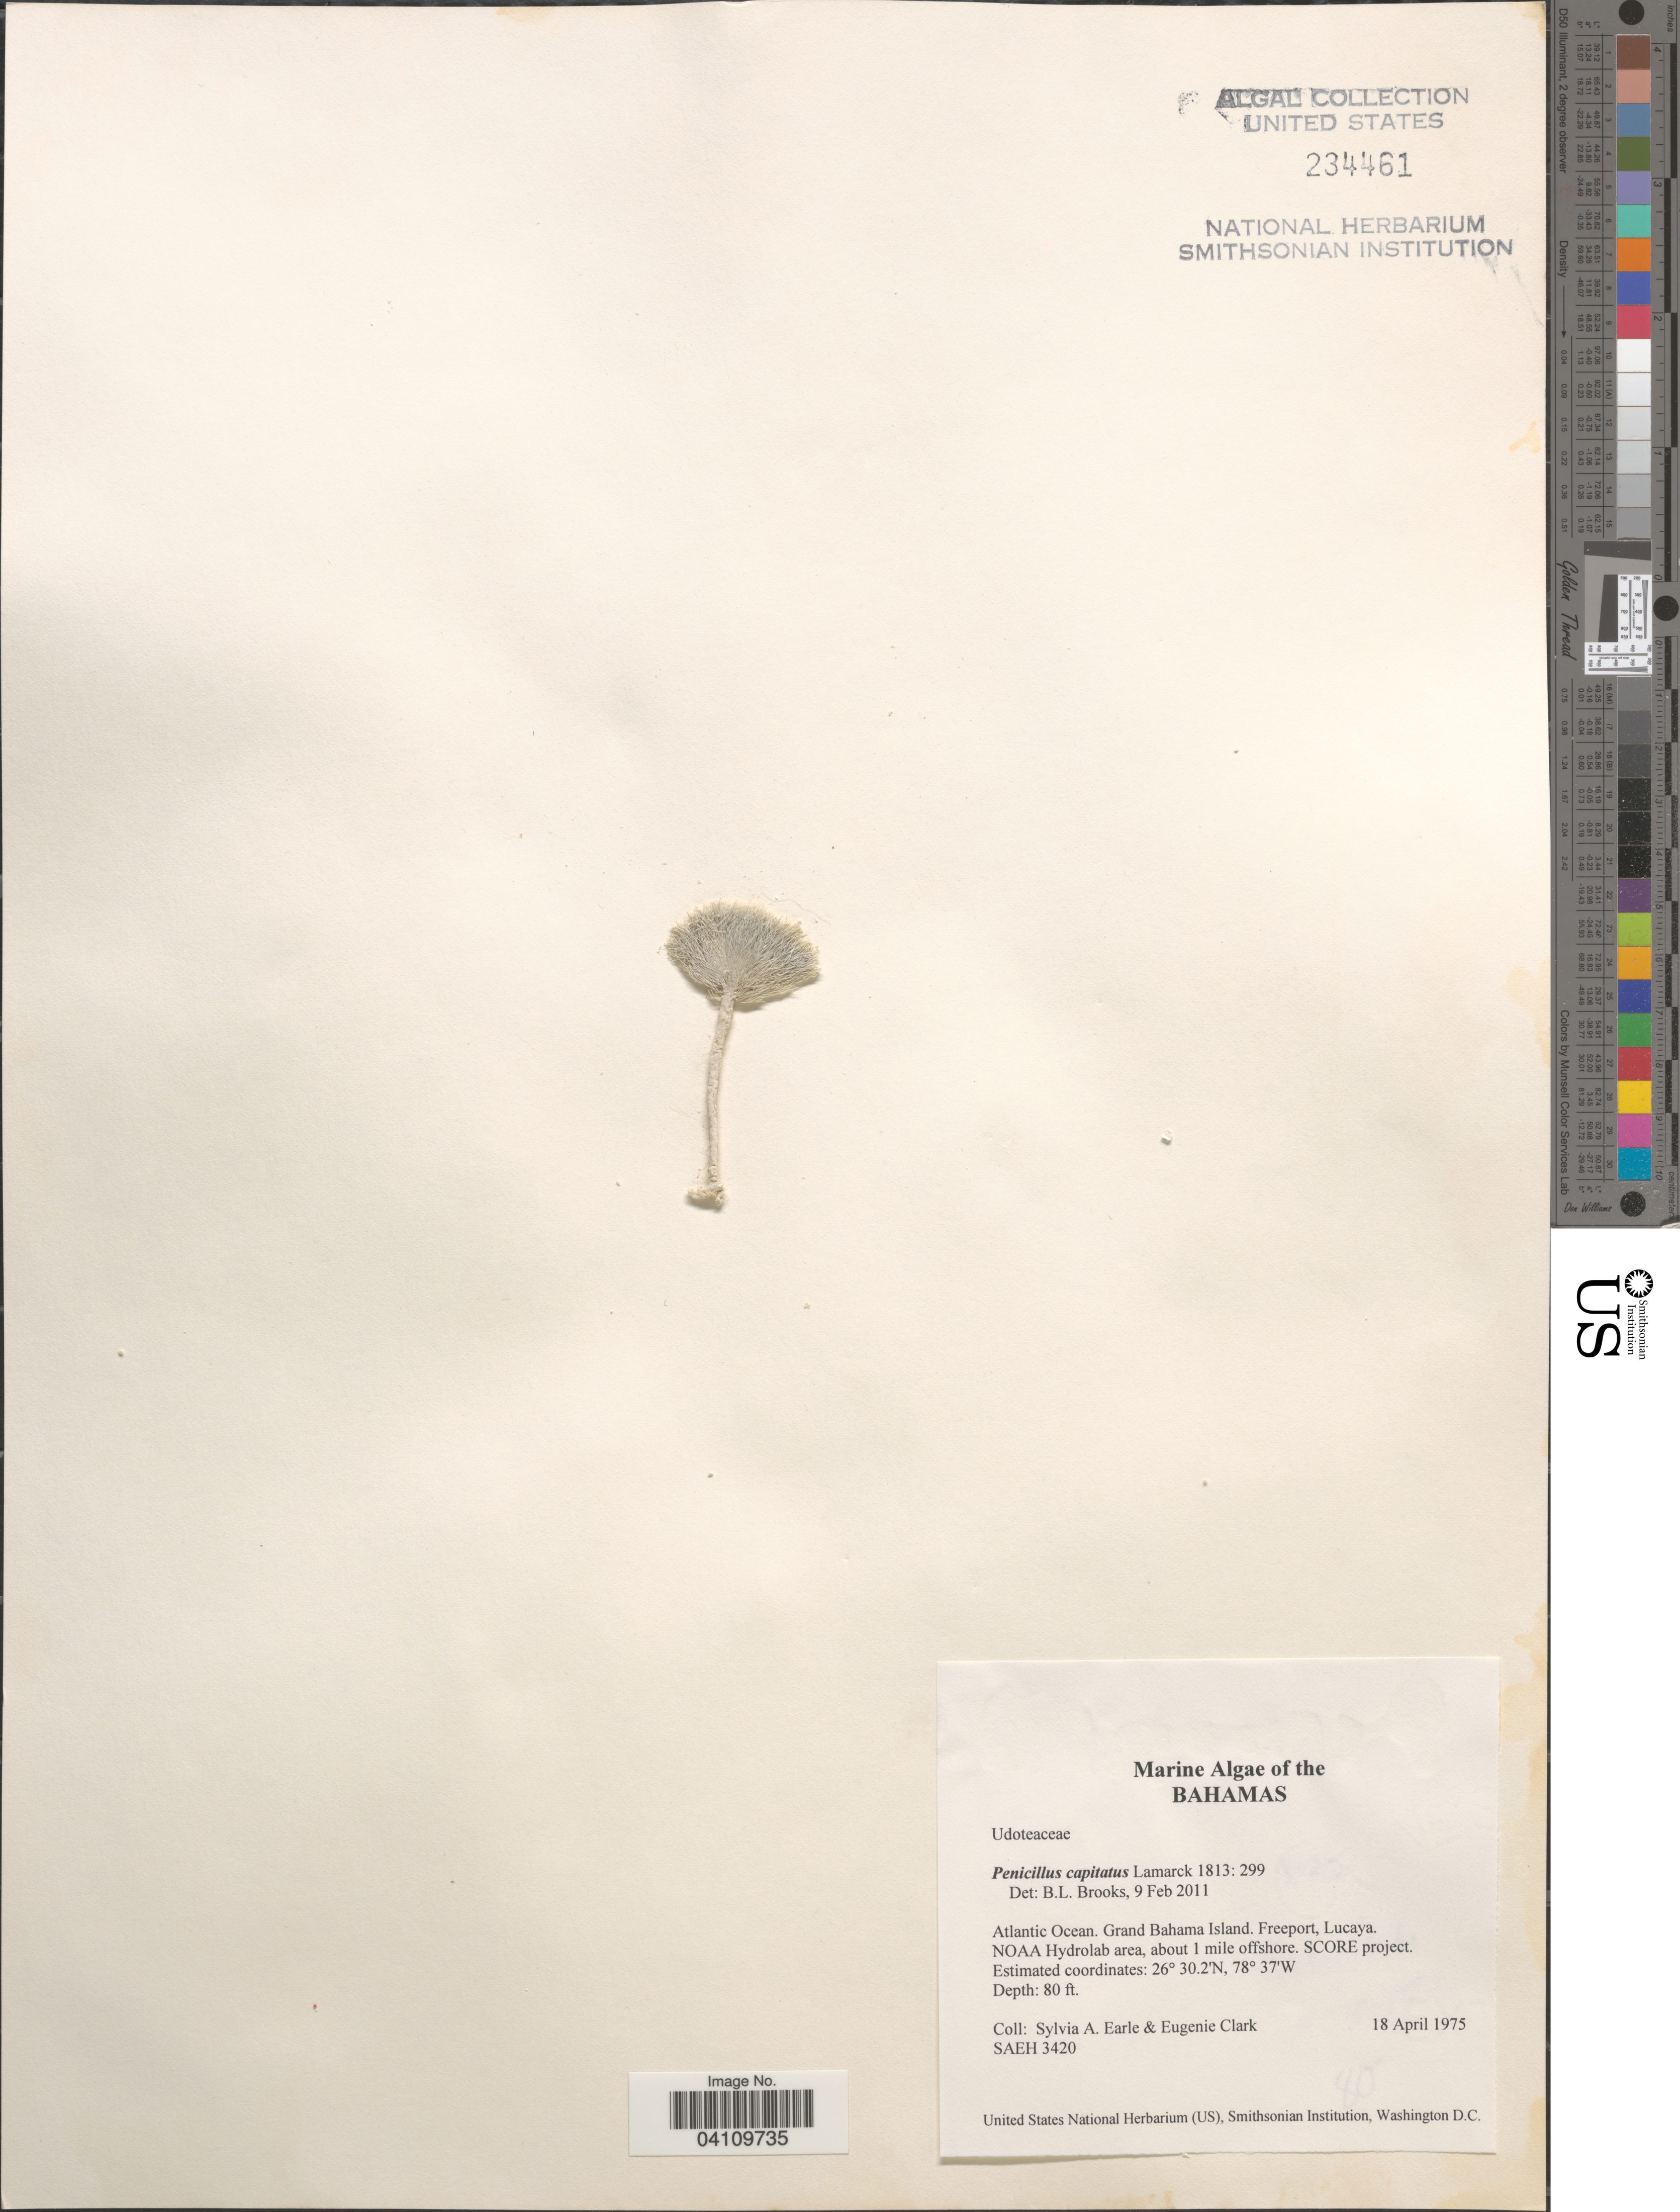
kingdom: Plantae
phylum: Chlorophyta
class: Ulvophyceae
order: Bryopsidales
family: Udoteaceae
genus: Penicillus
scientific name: Penicillus capitatus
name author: Lam.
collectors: S. A. Earle & E. Clark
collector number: SAEH 3420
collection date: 1975-04-18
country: Bahamas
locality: Atlantic Ocean. Grand Bahama Island. Freeport, Lucaya. NOAA Hydrolab area, about 1 mile offshore, SCORE project.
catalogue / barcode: US 234461